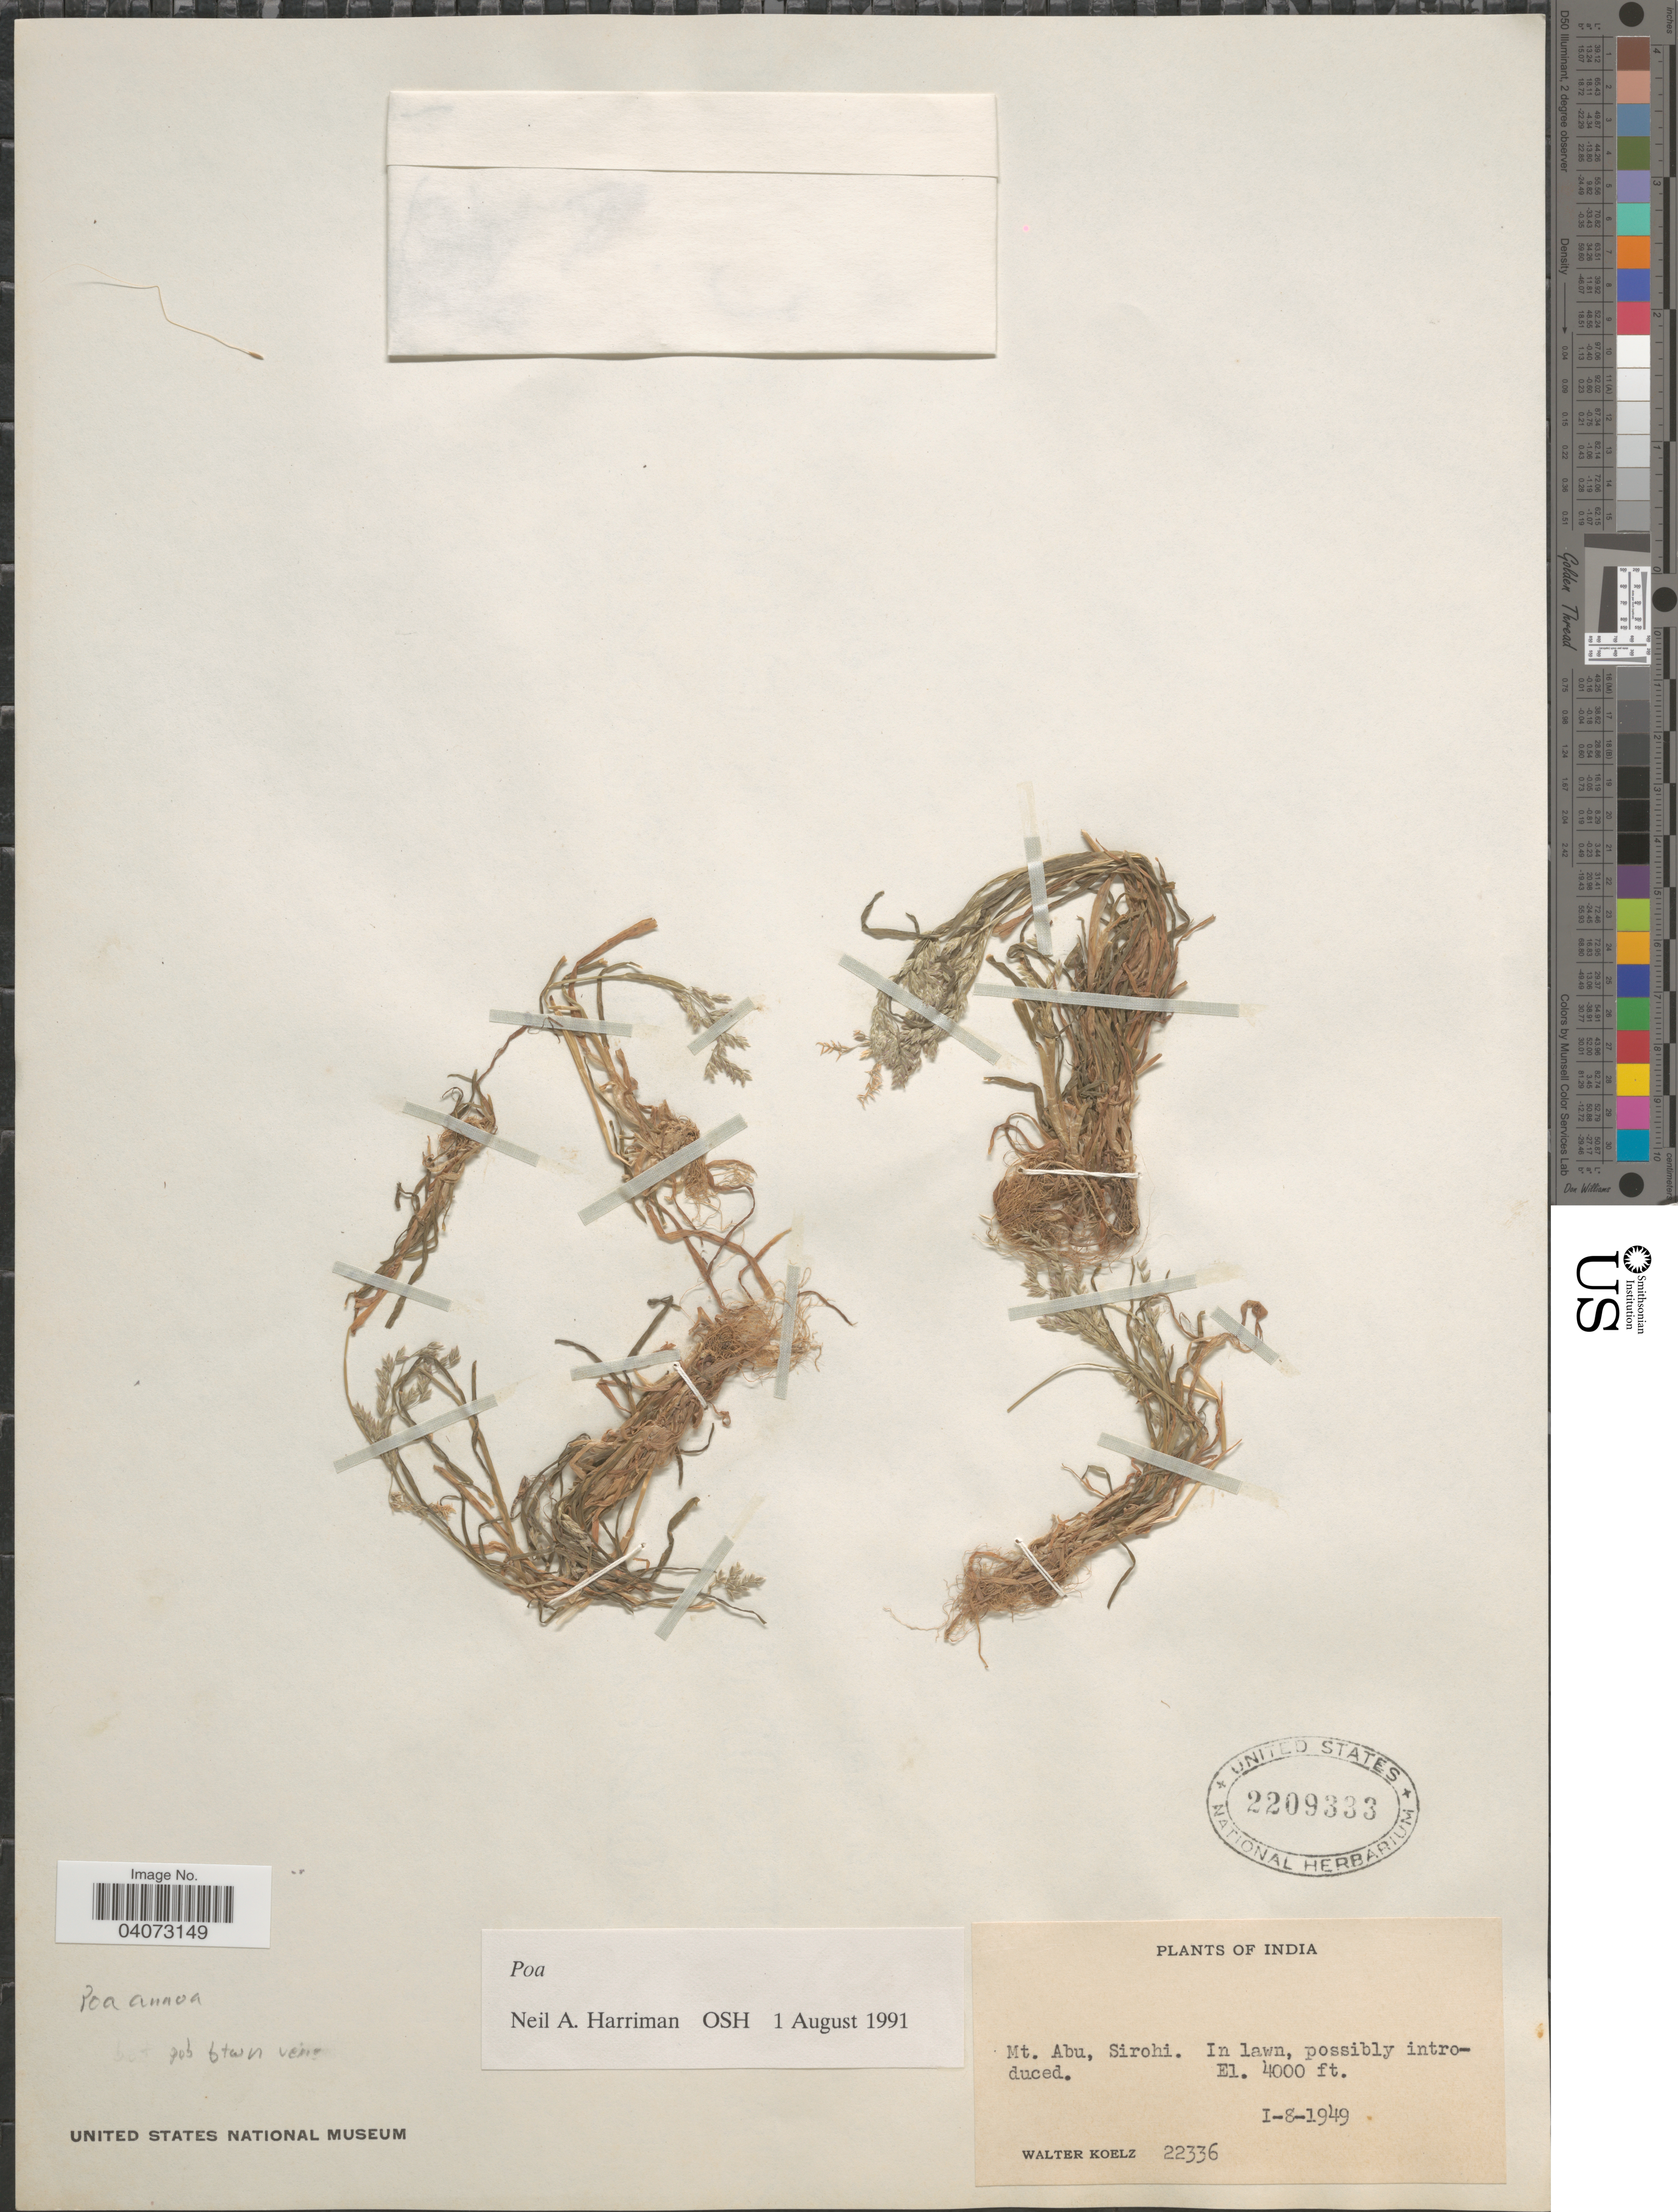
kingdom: Plantae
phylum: Tracheophyta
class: Liliopsida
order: Poales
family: Poaceae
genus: Poa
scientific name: Poa annua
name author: L.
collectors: W. N. Koelz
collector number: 22336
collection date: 1949-08-01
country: India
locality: Mt. Abu, Sirohi.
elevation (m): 1219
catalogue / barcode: US 2209333